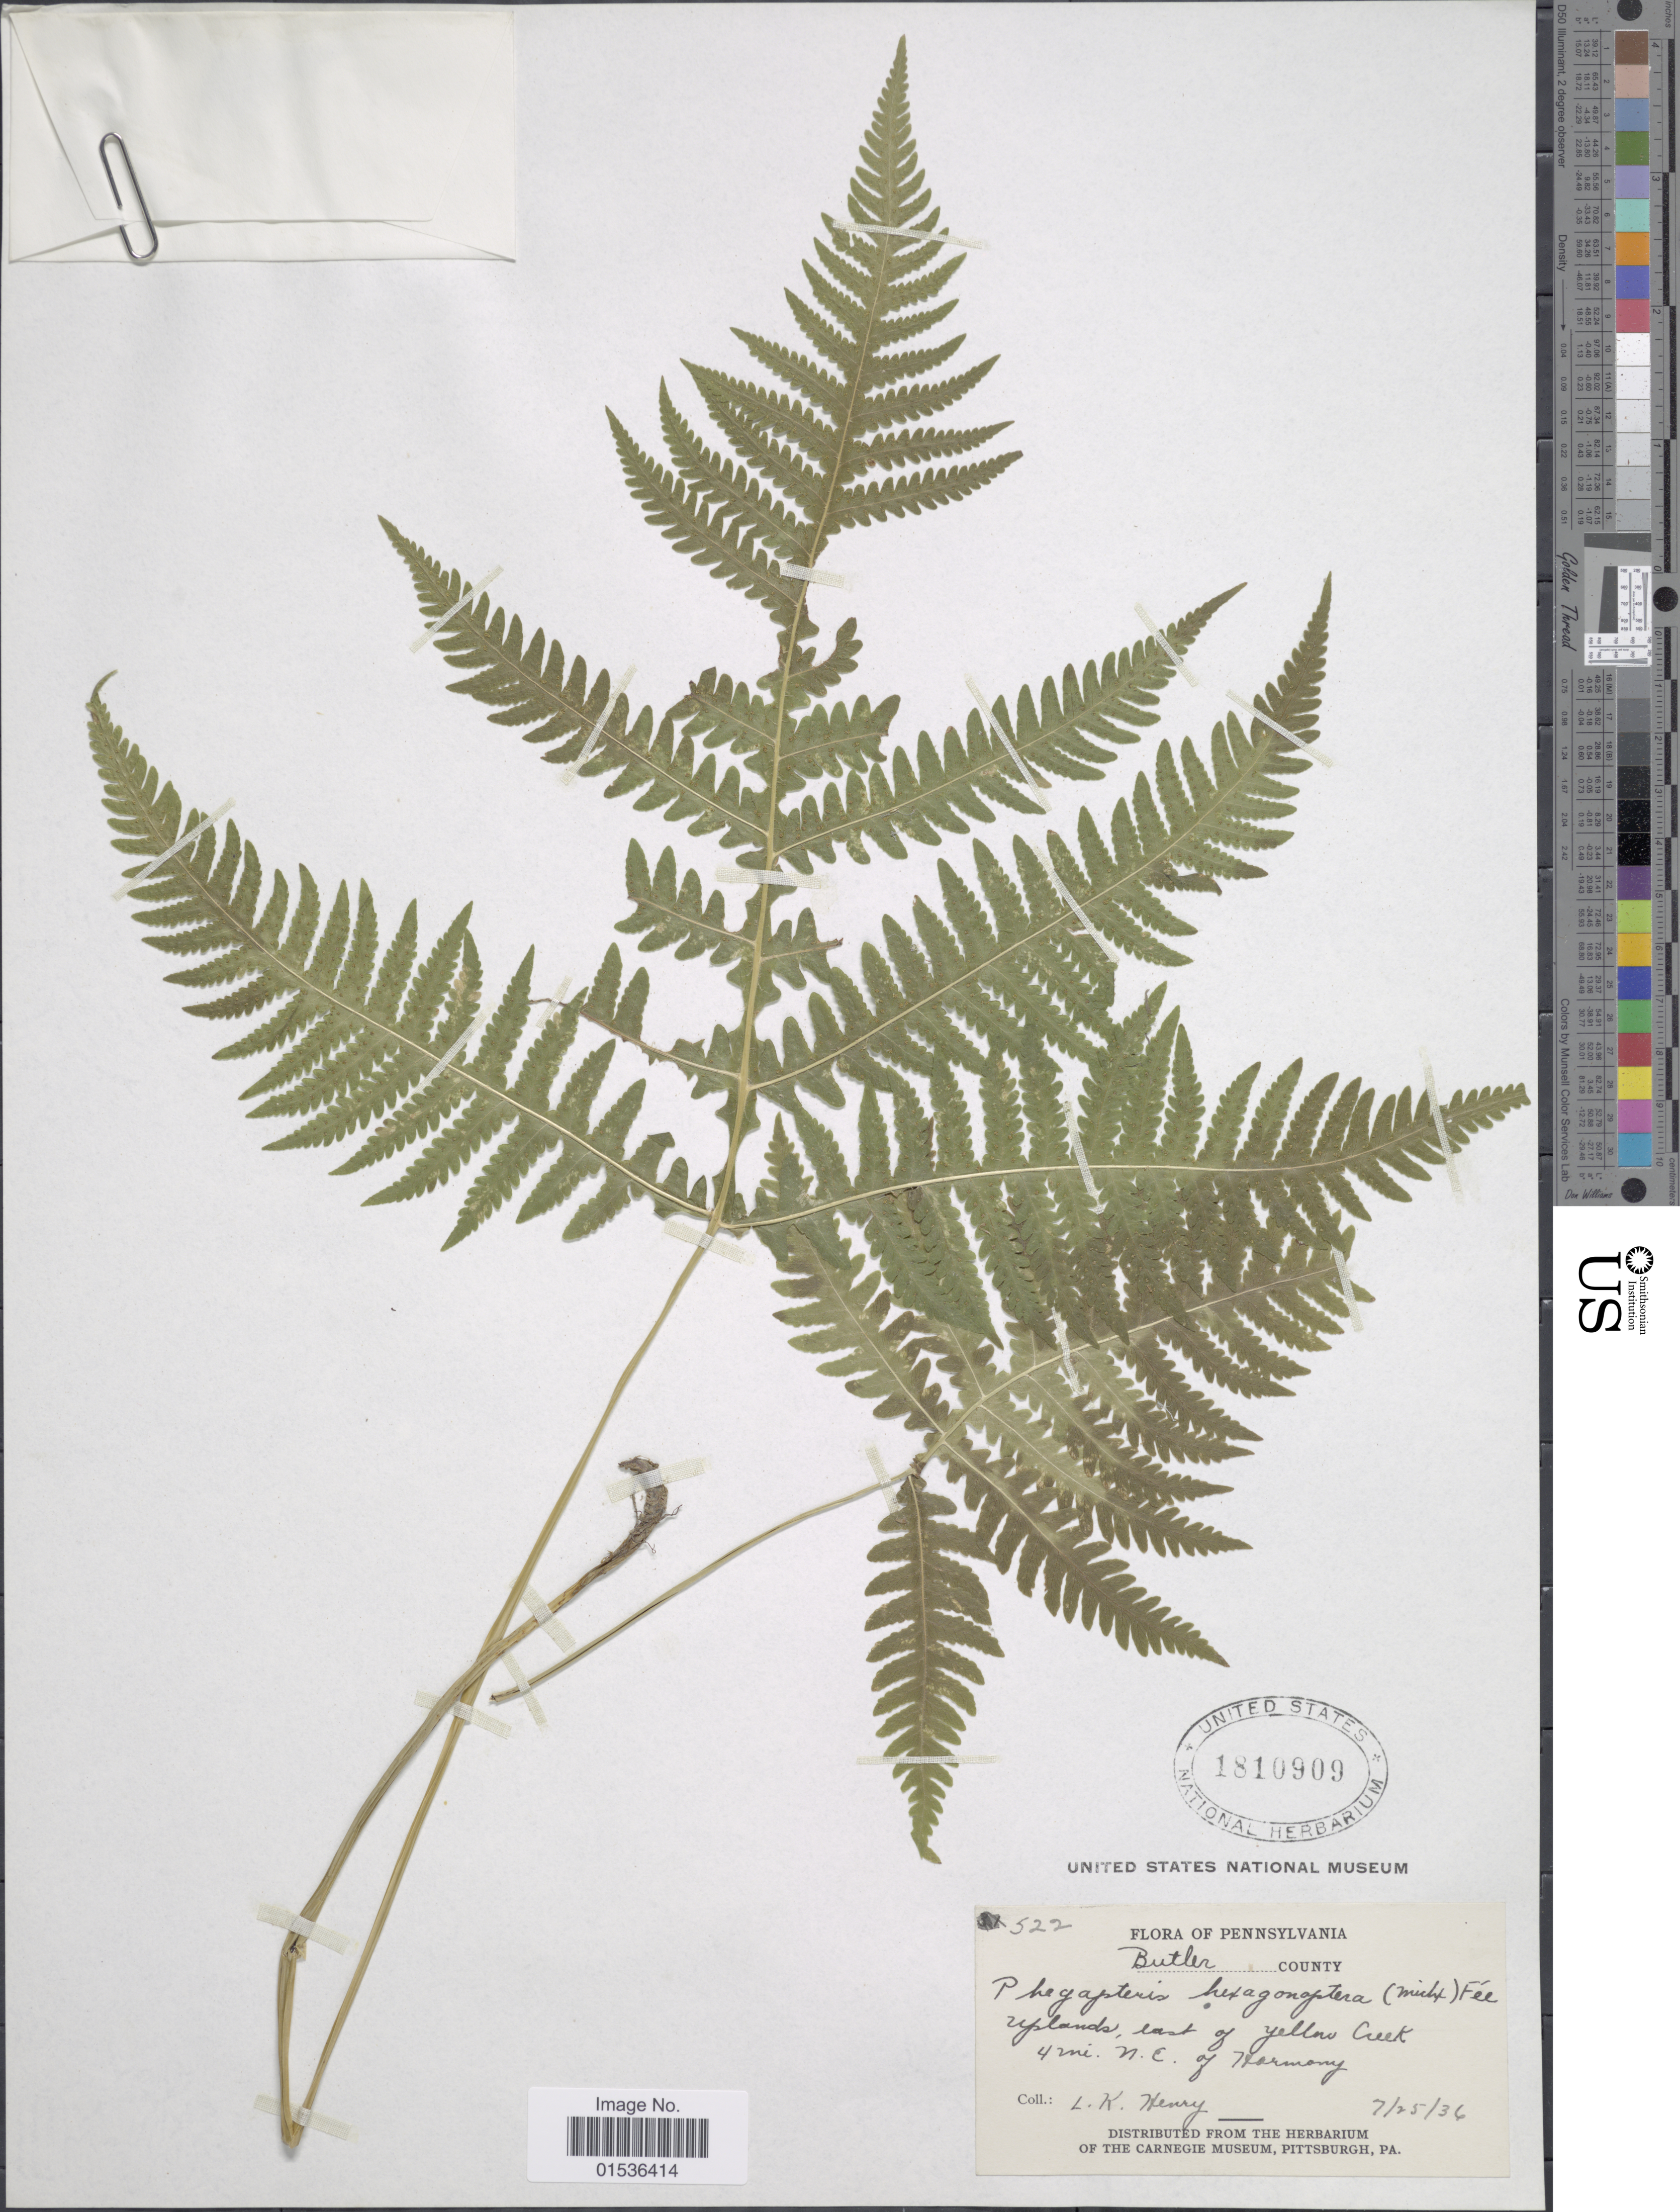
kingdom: Plantae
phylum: Tracheophyta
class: Polypodiopsida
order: Polypodiales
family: Thelypteridaceae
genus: Phegopteris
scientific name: Phegopteris hexagonoptera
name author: (Michx.) Fée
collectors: L. K. Henry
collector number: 522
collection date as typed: Transcribed d/m/y: 25/7/36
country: United States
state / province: Pennsylvania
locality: Pennsylvania. Butler County. Uplands, east of Yellow Creek 4 mi. N.E. of Harmony.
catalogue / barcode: US 1810909